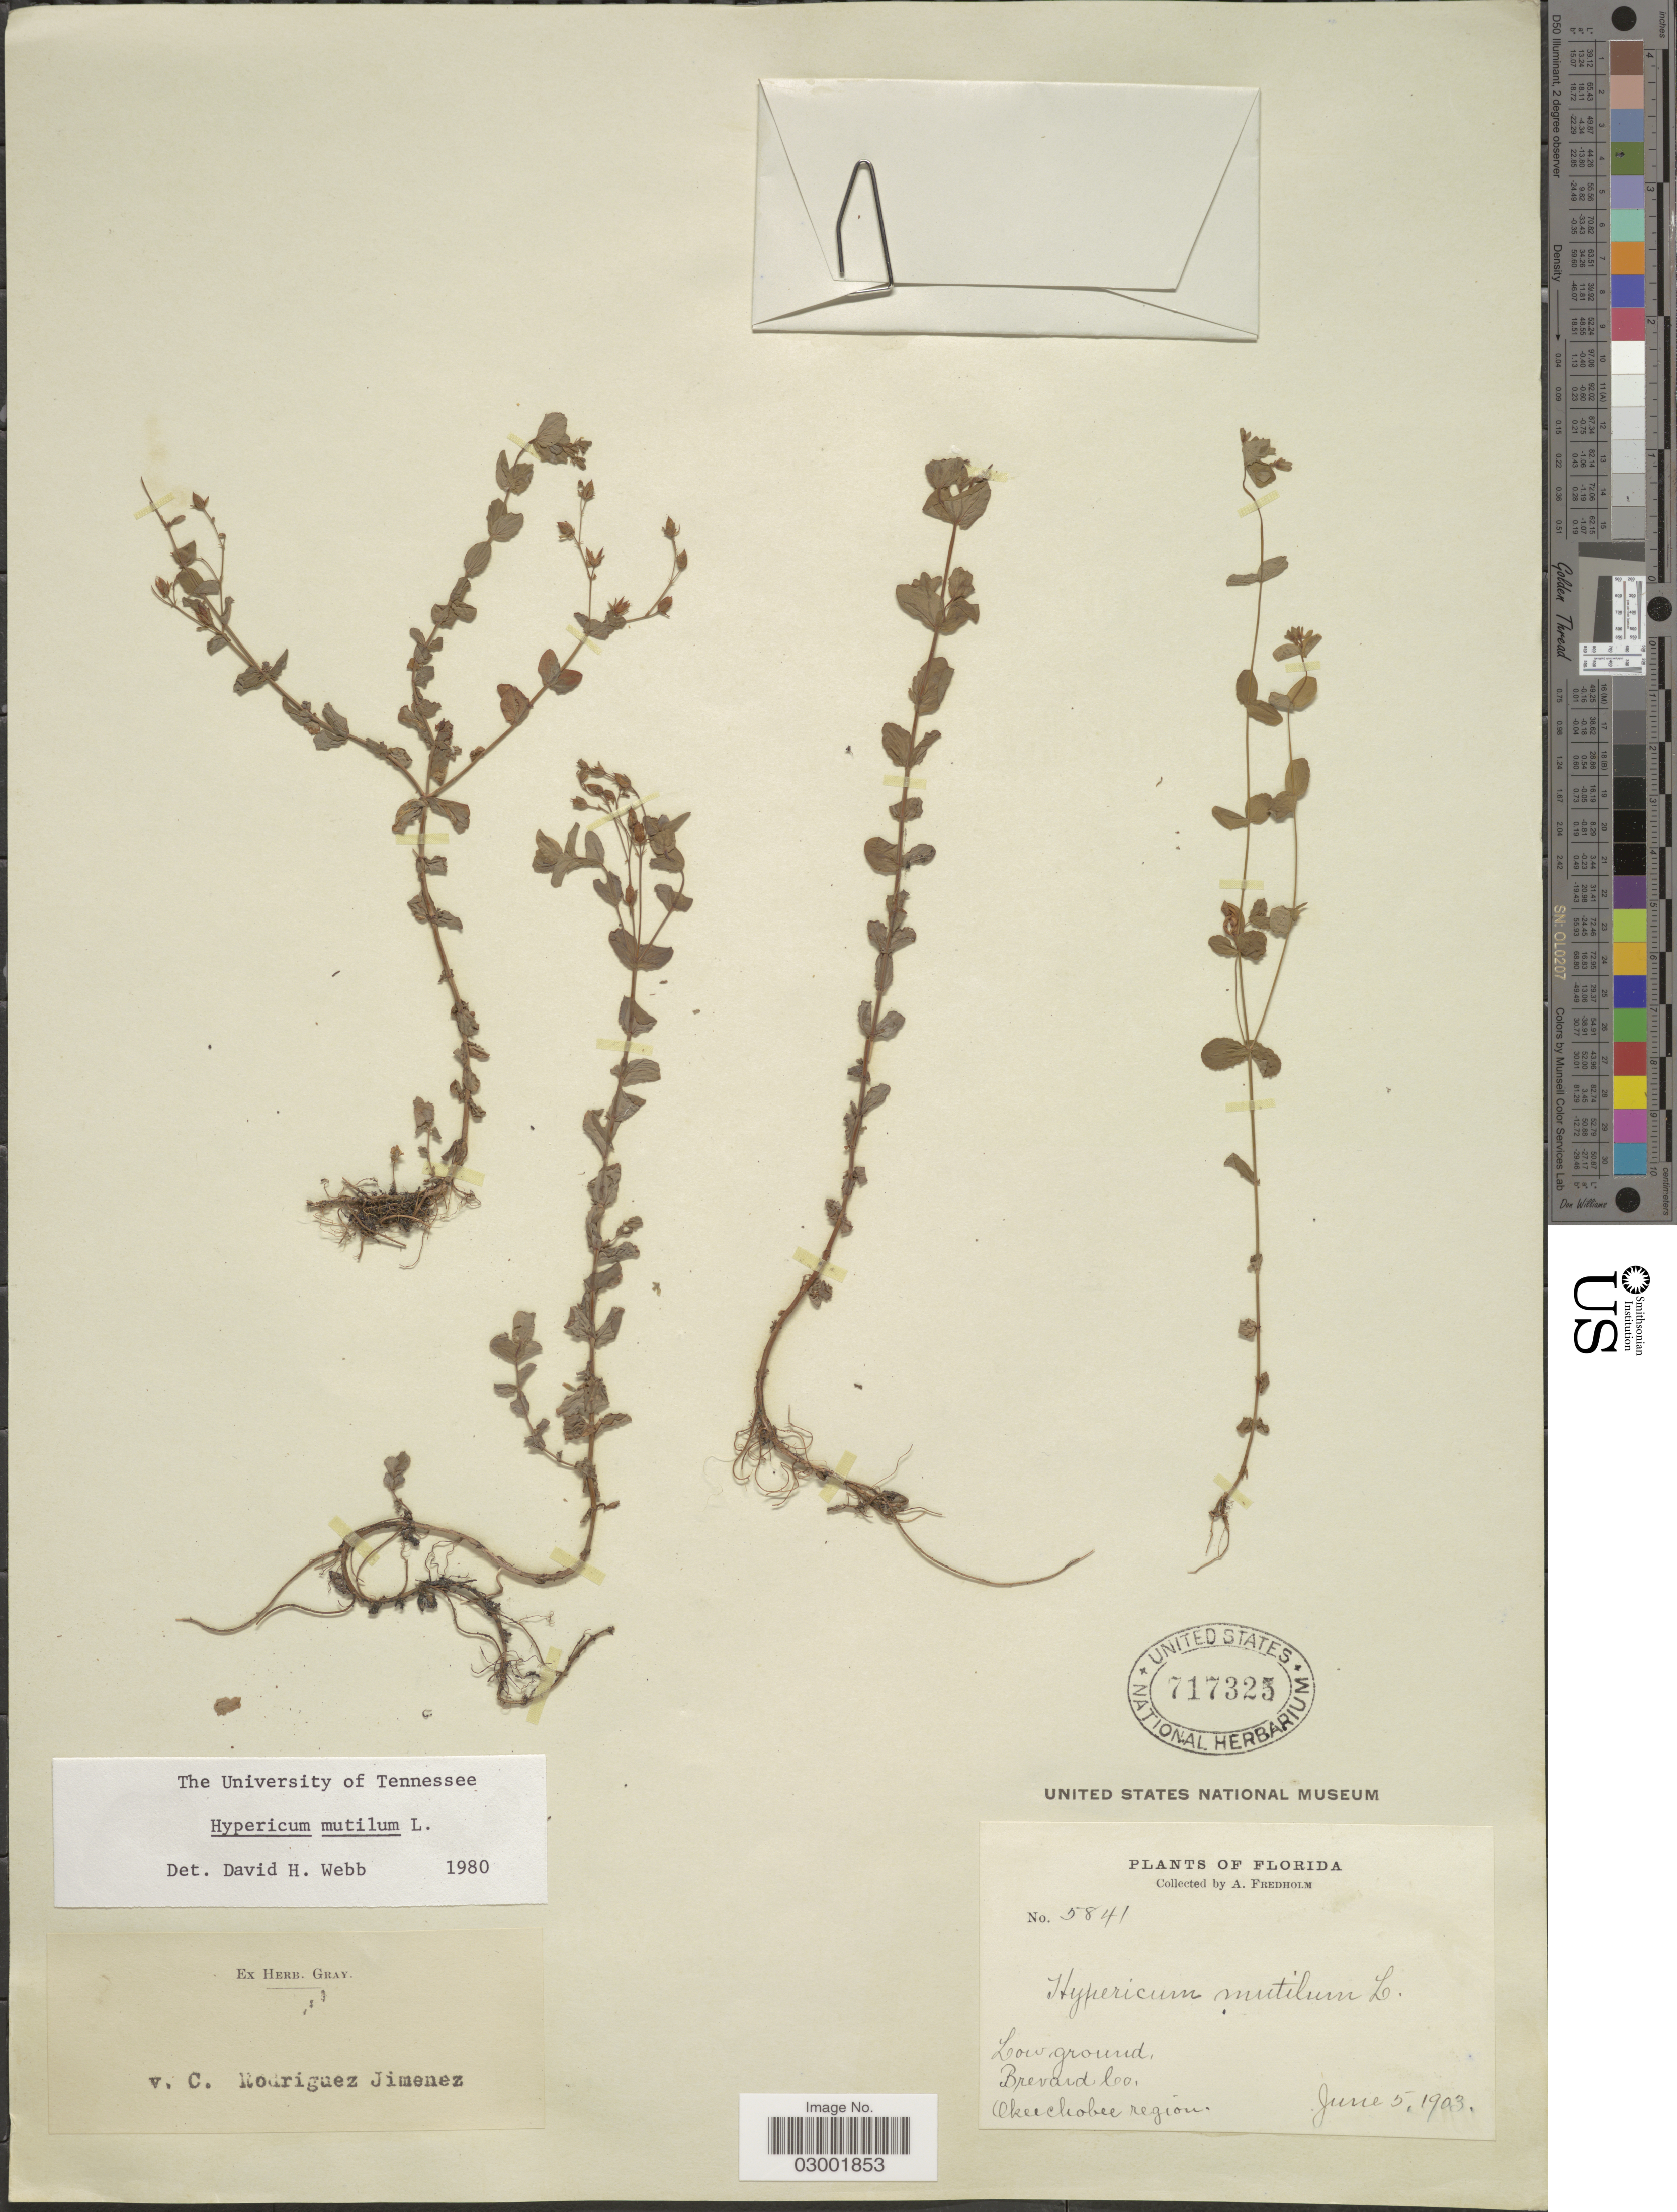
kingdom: Plantae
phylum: Tracheophyta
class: Magnoliopsida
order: Malpighiales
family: Hypericaceae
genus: Hypericum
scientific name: Hypericum mutilum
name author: L.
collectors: A. Fredholm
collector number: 5841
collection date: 1903-06-05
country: United States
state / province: Florida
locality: Brevard Co., Okeechobee region.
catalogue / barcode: US 717325